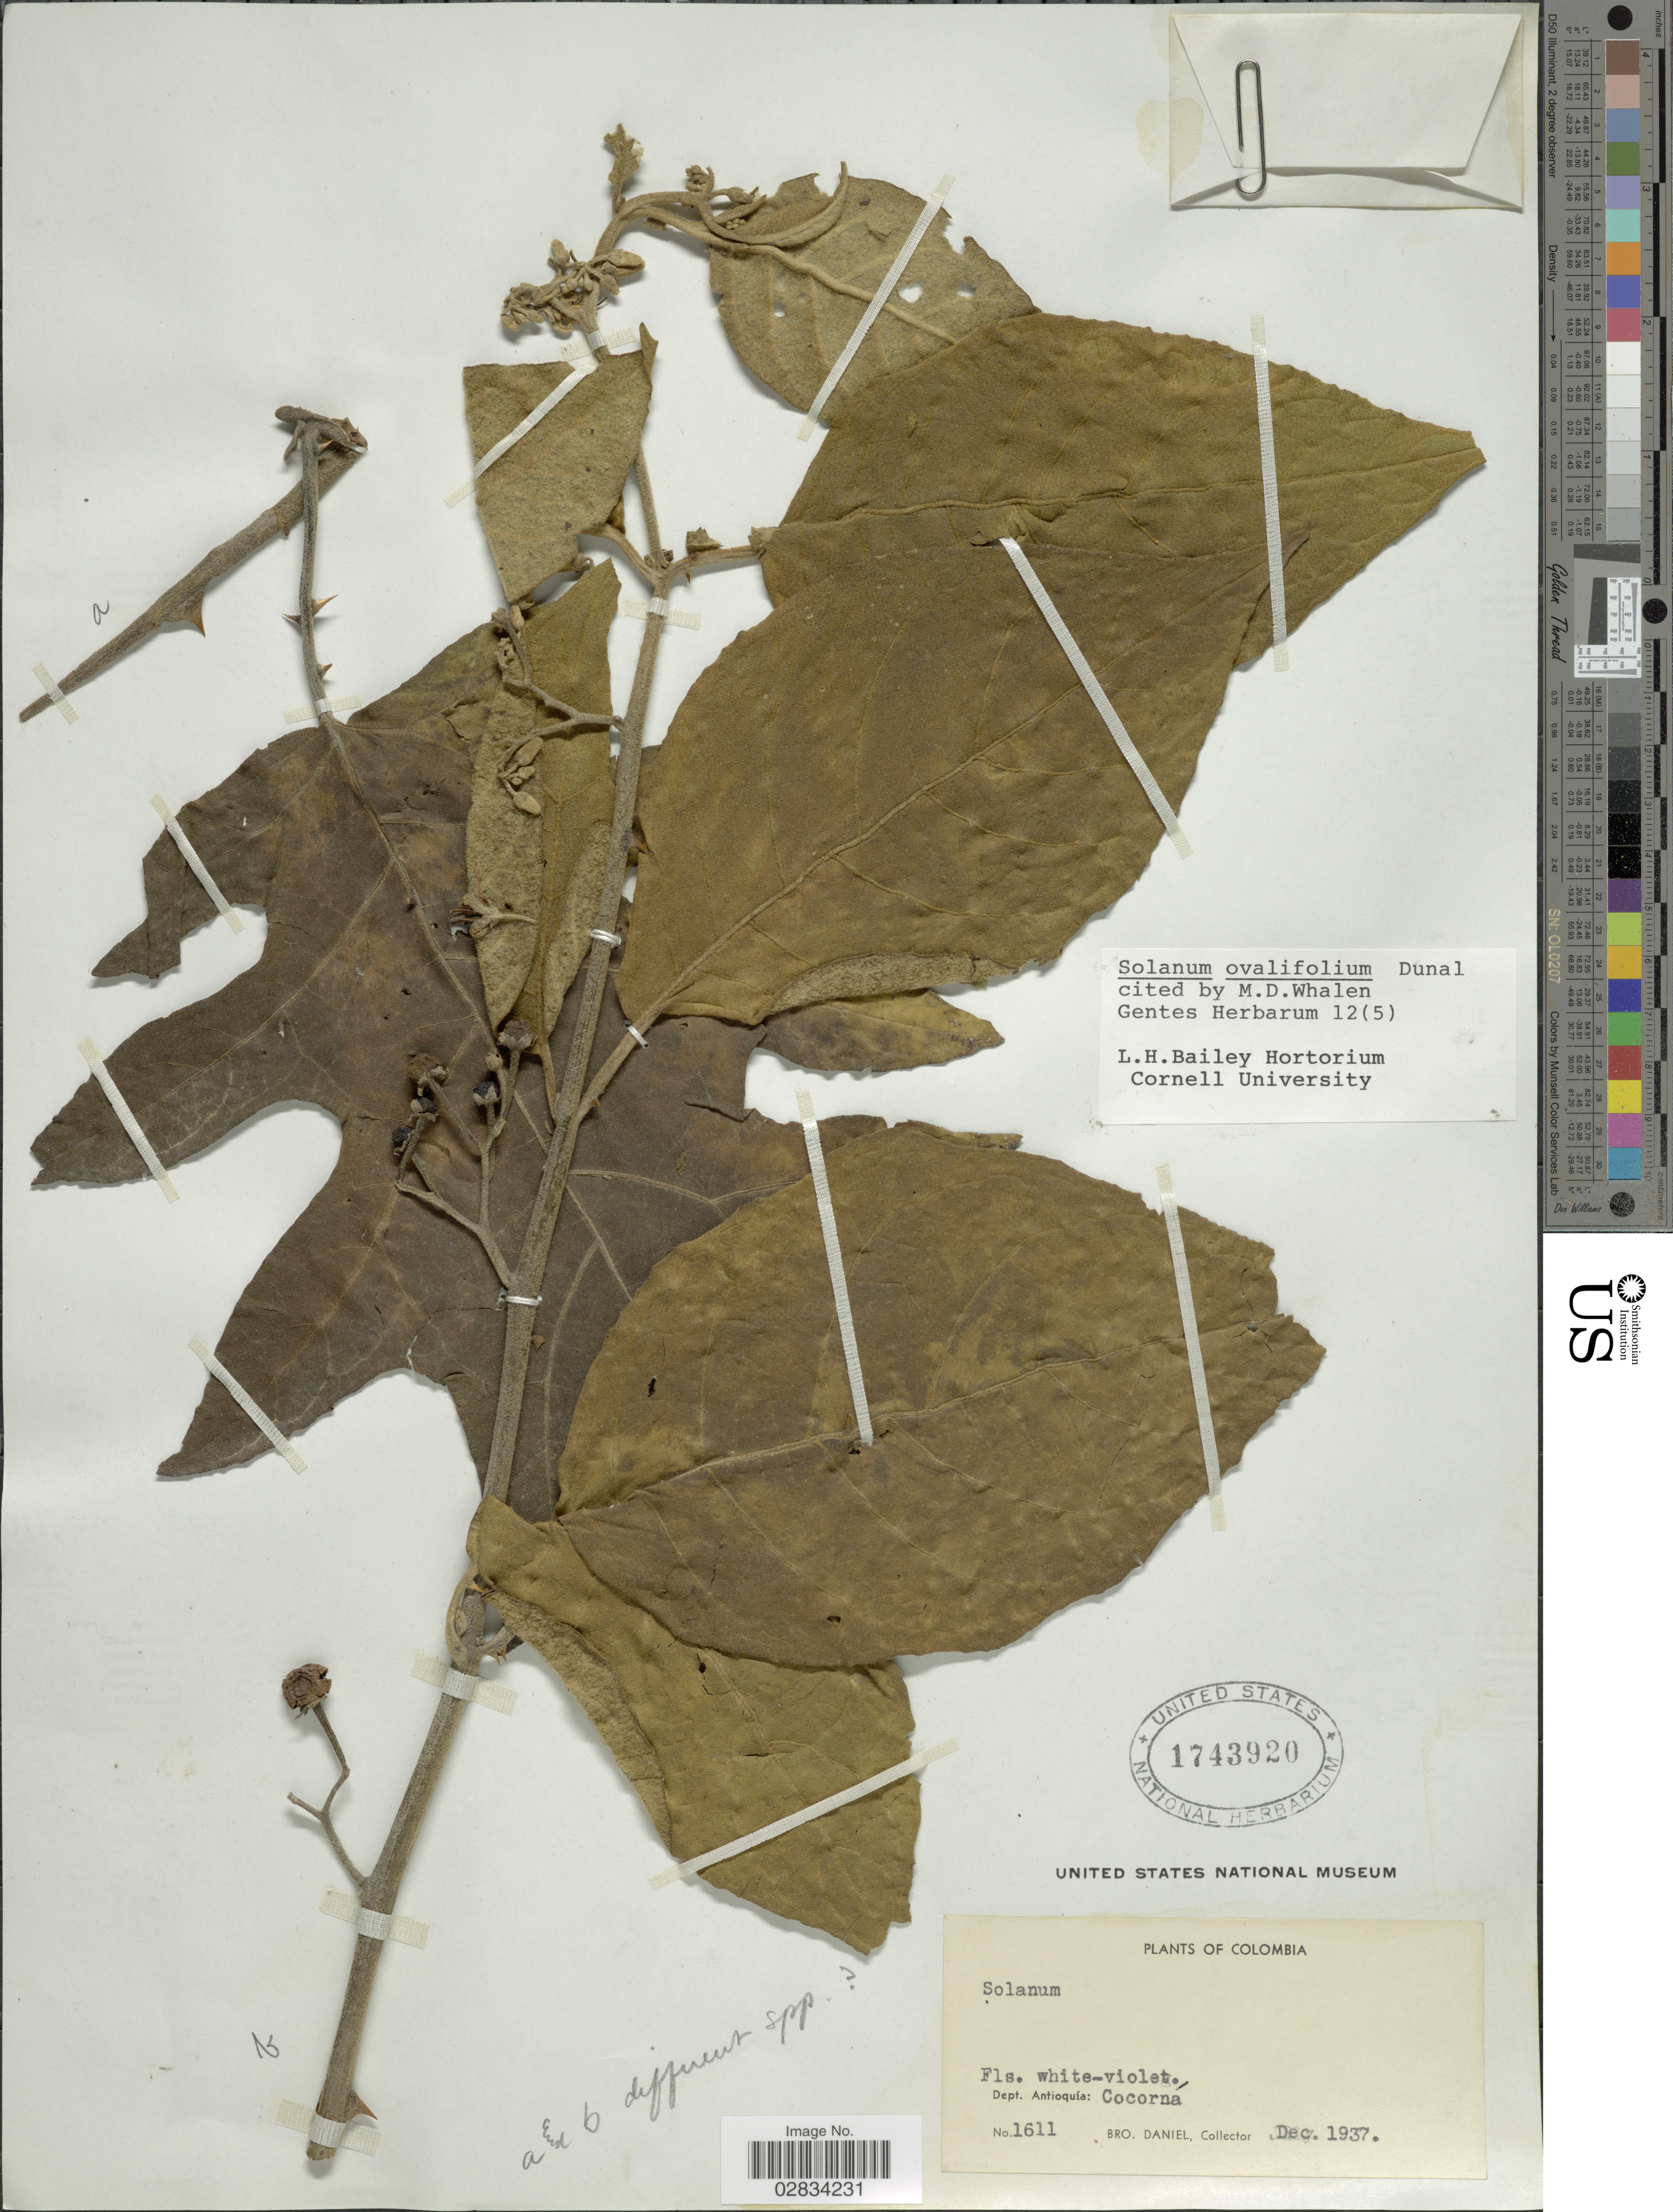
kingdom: Plantae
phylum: Tracheophyta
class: Magnoliopsida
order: Solanales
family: Solanaceae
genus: Solanum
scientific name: Solanum ovalifolium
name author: Dunal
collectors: Bro. Daniel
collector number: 1611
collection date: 1937-12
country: Colombia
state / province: Antioquia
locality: Dept. Antioquia, Cocorná.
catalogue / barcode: US 1743920